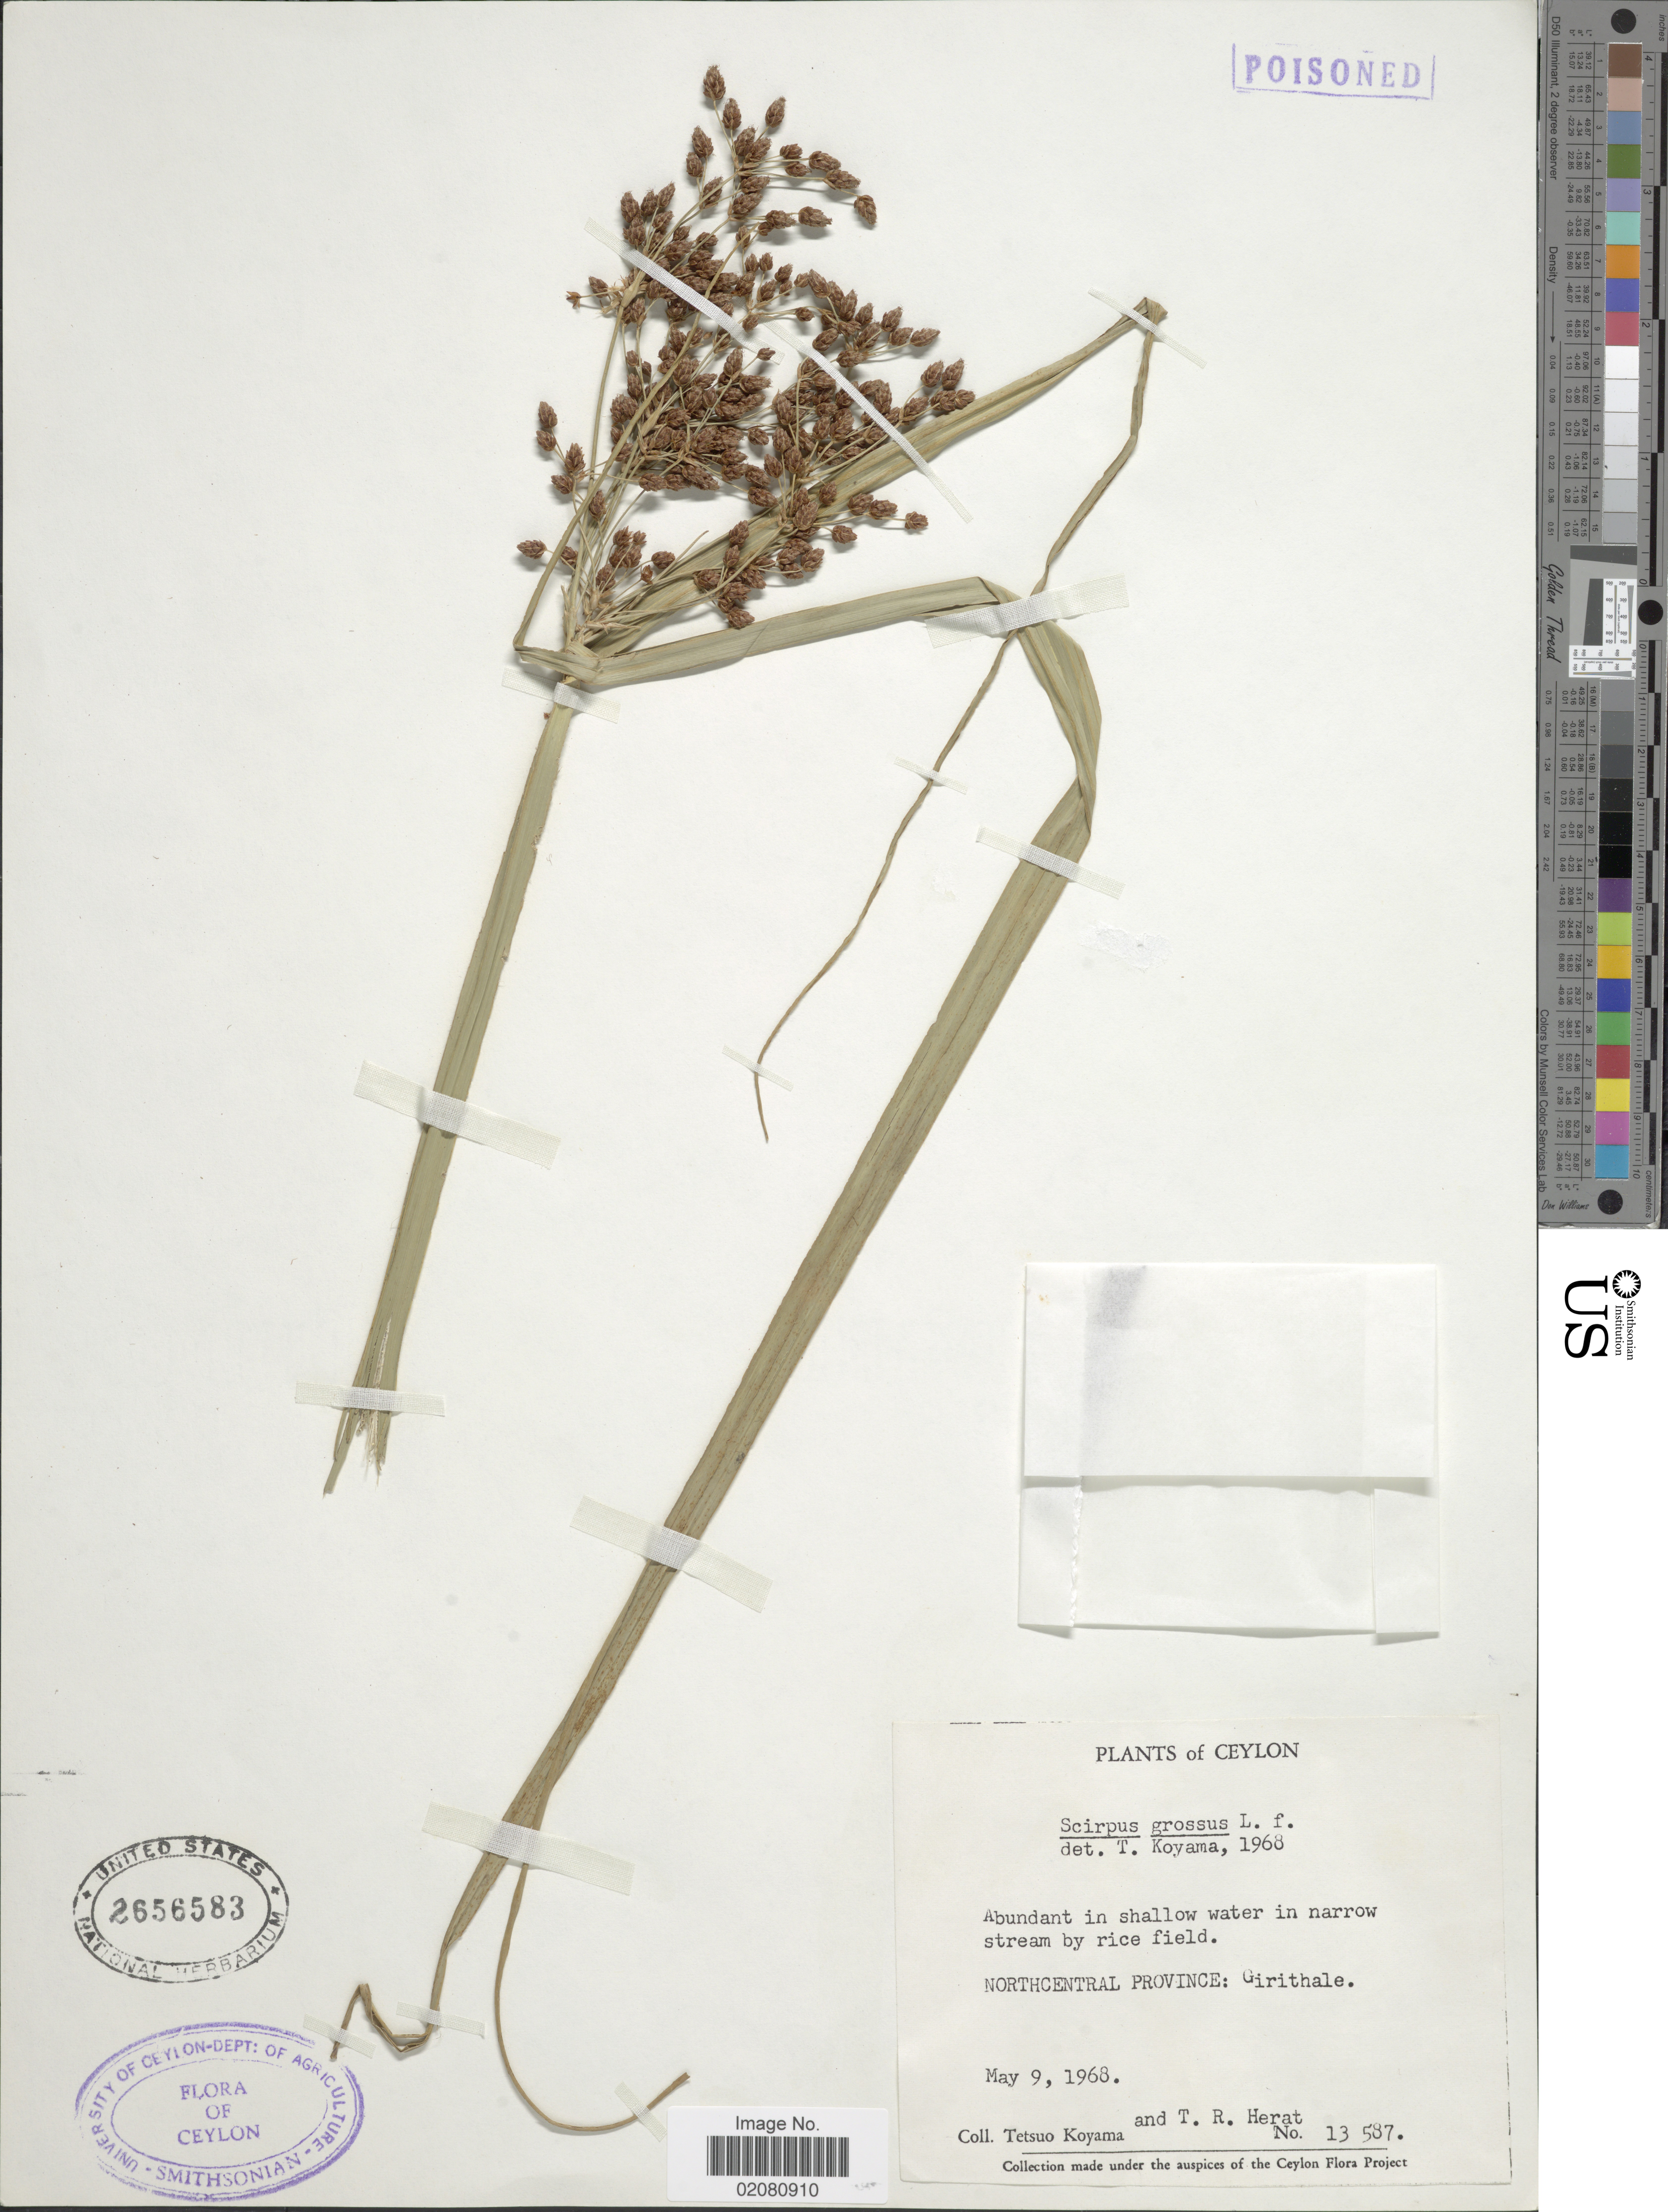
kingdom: Plantae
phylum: Tracheophyta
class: Liliopsida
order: Poales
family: Cyperaceae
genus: Actinoscirpus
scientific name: Actinoscirpus grossus var. grossus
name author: (L. f.) Goetgh. & D.A. Simpson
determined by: Strong, M. T., (US), Smithsonian Institution - National Museum of Natural History (UNITED STATES)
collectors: T. Koyama & T. R. Herat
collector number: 13587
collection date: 1968-05-09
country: Sri Lanka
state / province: North Central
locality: Ceylon. Northcentral Province: Girithale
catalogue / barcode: US 2656583